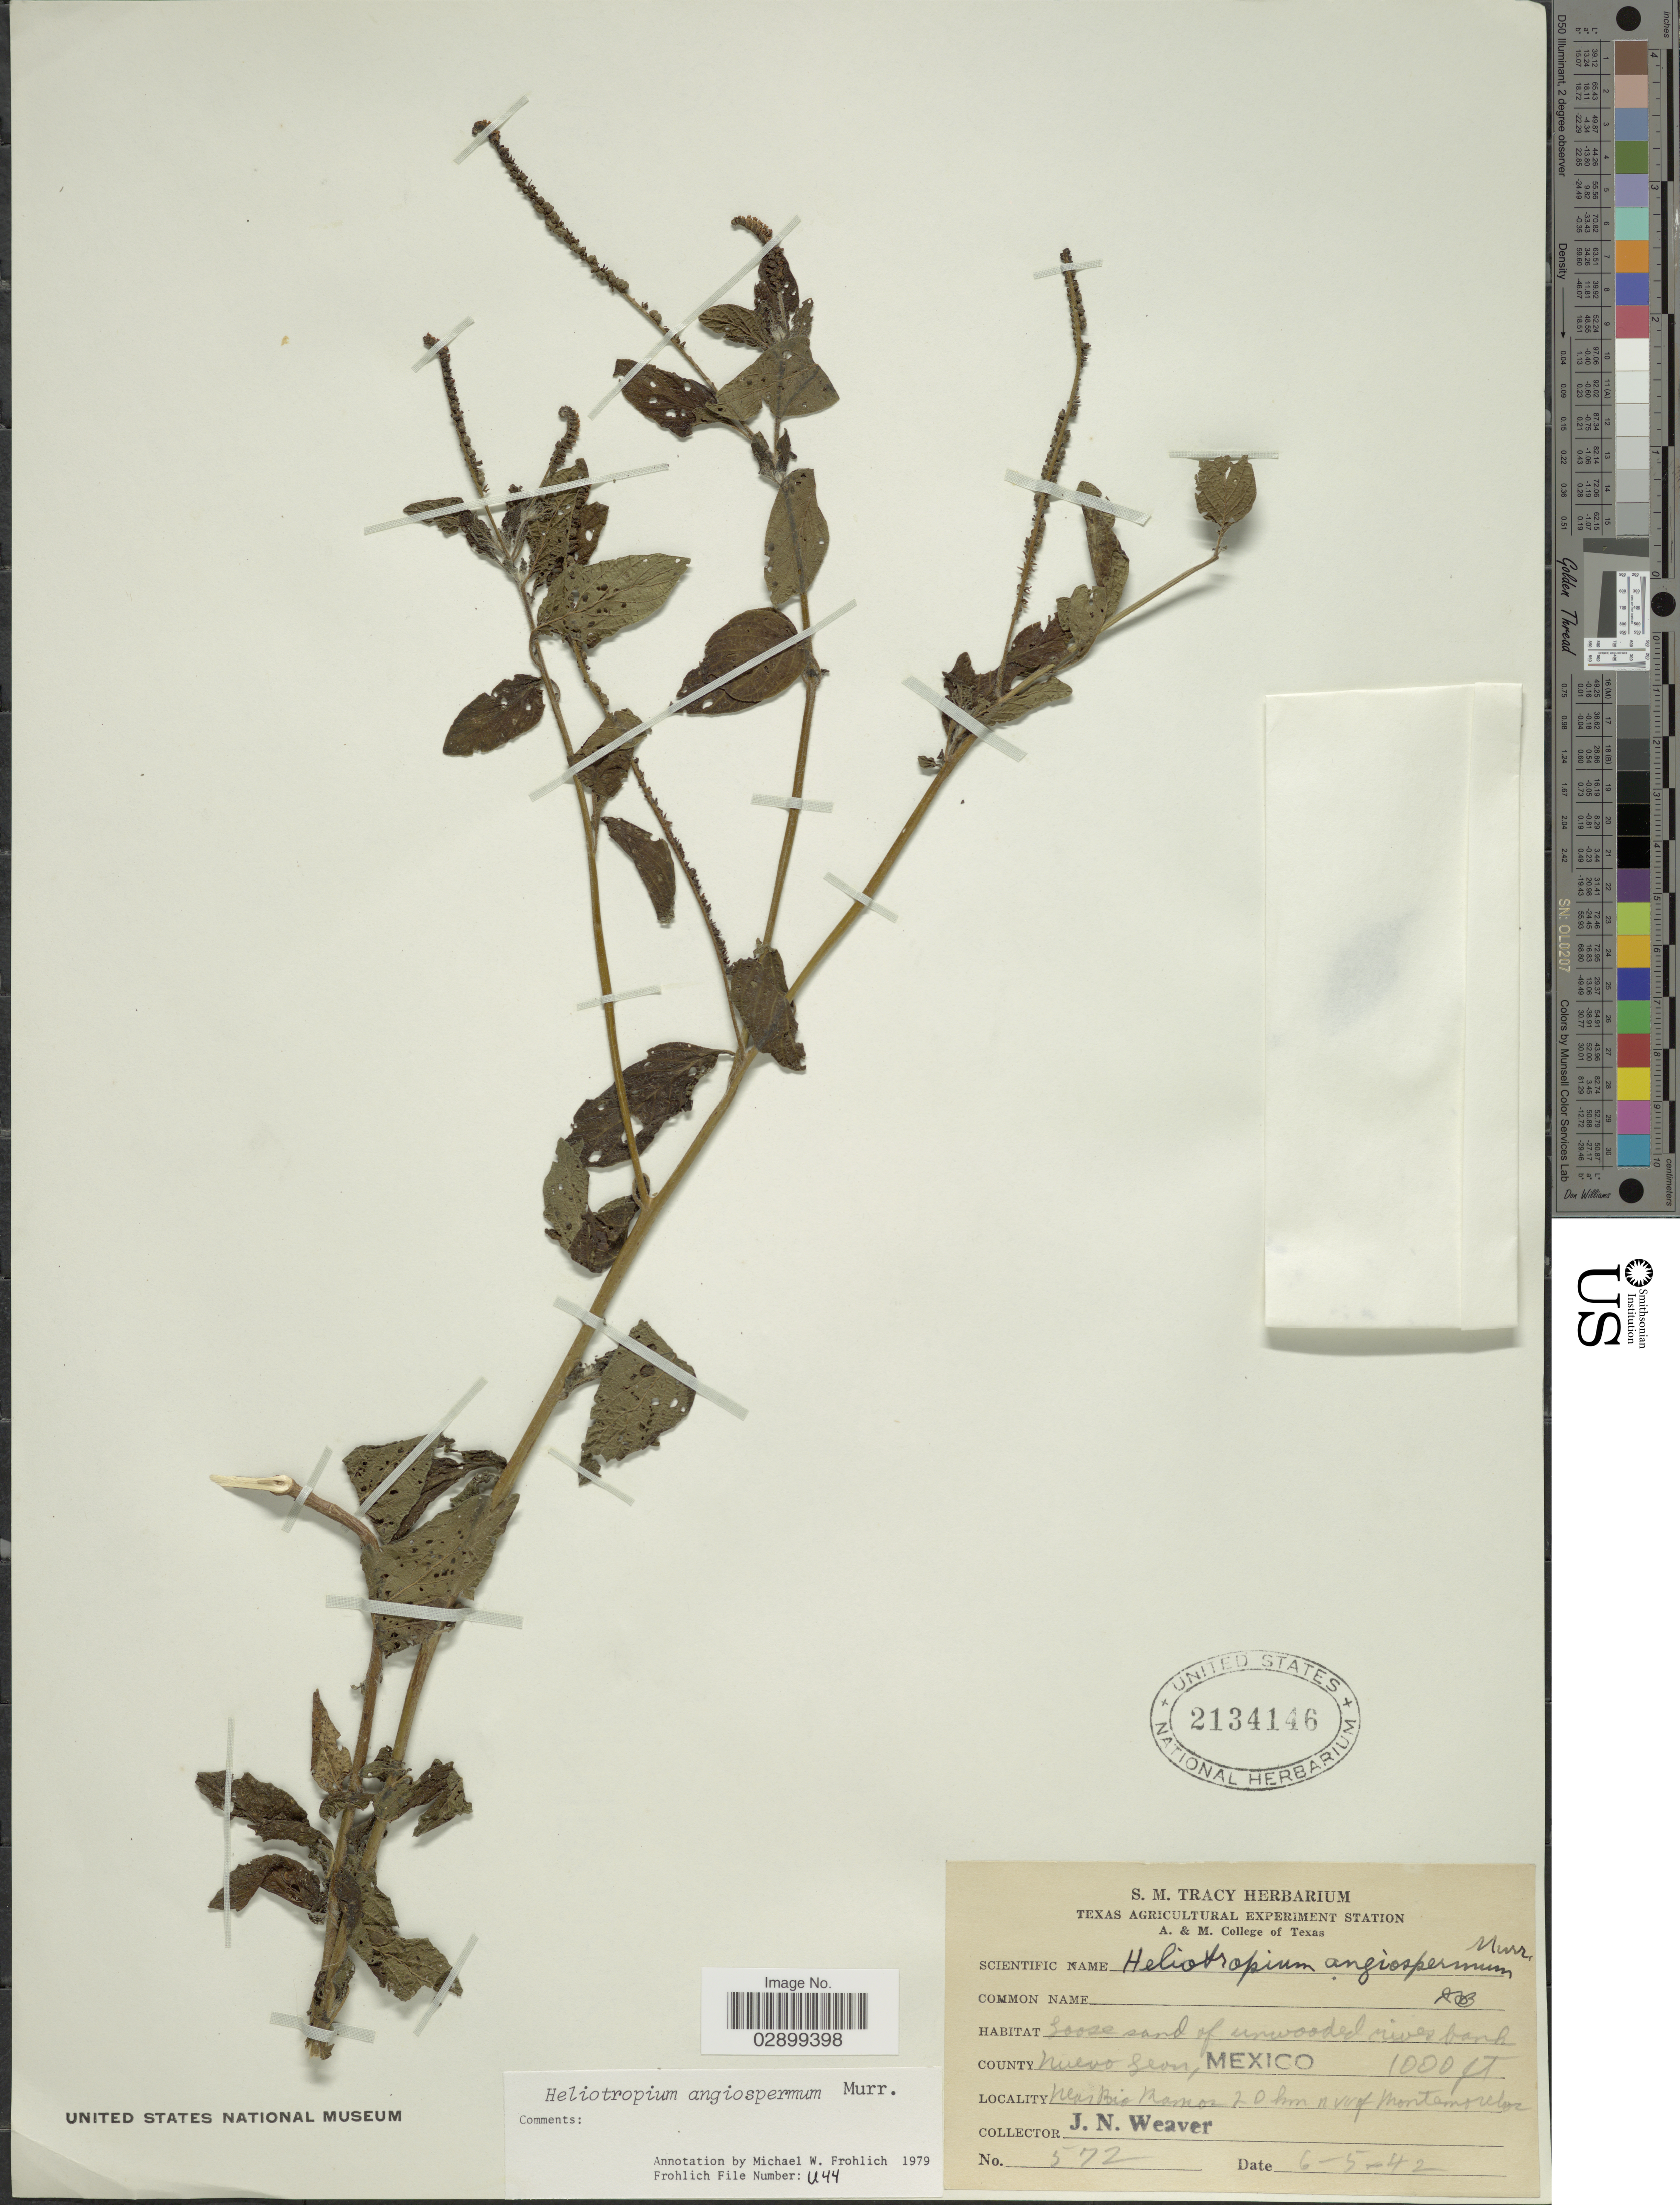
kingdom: Plantae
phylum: Tracheophyta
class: Magnoliopsida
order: Boraginales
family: Heliotropiaceae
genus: Heliotropium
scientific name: Heliotropium angiospermum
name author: Murray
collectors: J. N. Weaver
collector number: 572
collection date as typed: Transcribed d/m/y: 6/5/42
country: Mexico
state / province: Nuevo León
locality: Near Bio Ramos 20 km N W of Montemorelos.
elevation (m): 305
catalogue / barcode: US 2134146